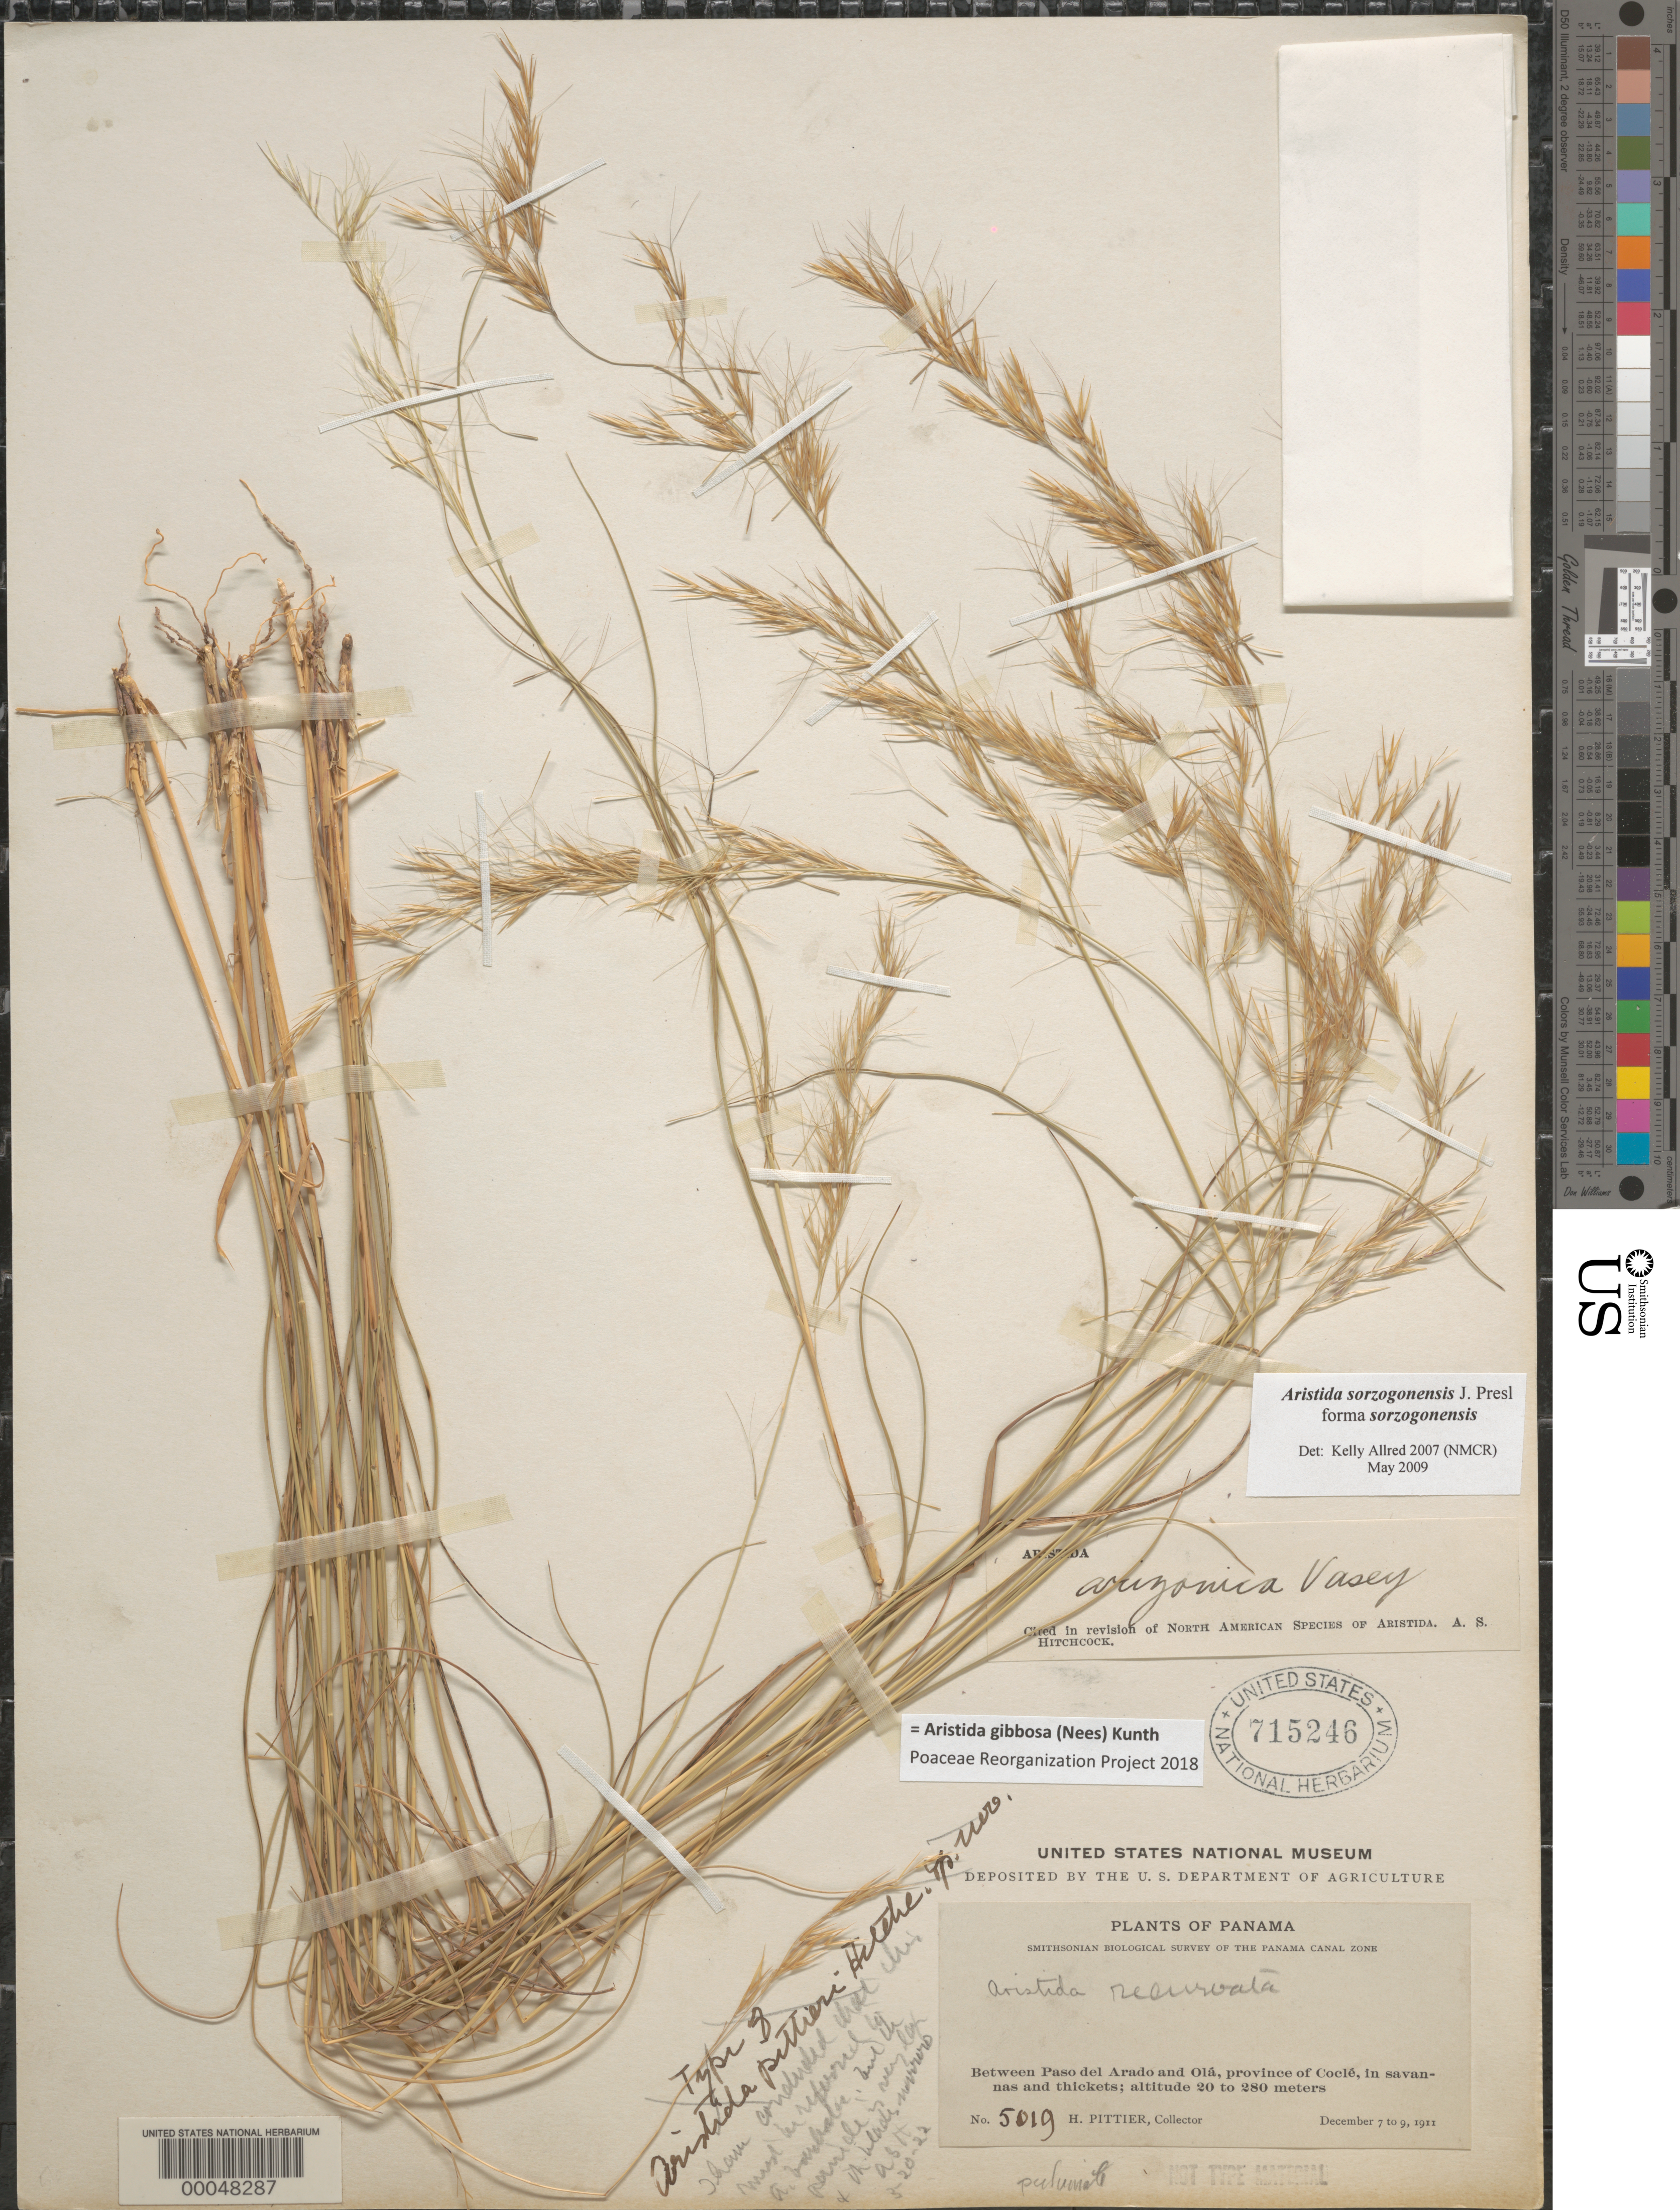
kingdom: Plantae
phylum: Tracheophyta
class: Liliopsida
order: Poales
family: Poaceae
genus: Aristida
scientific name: Aristida gibbosa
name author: (Nees) Kunth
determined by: Poaceae Reorganization Project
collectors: H. F. Pittier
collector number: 5019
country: Panama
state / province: Coclé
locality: Between Paso del Arado and Ola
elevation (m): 20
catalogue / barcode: US 715246